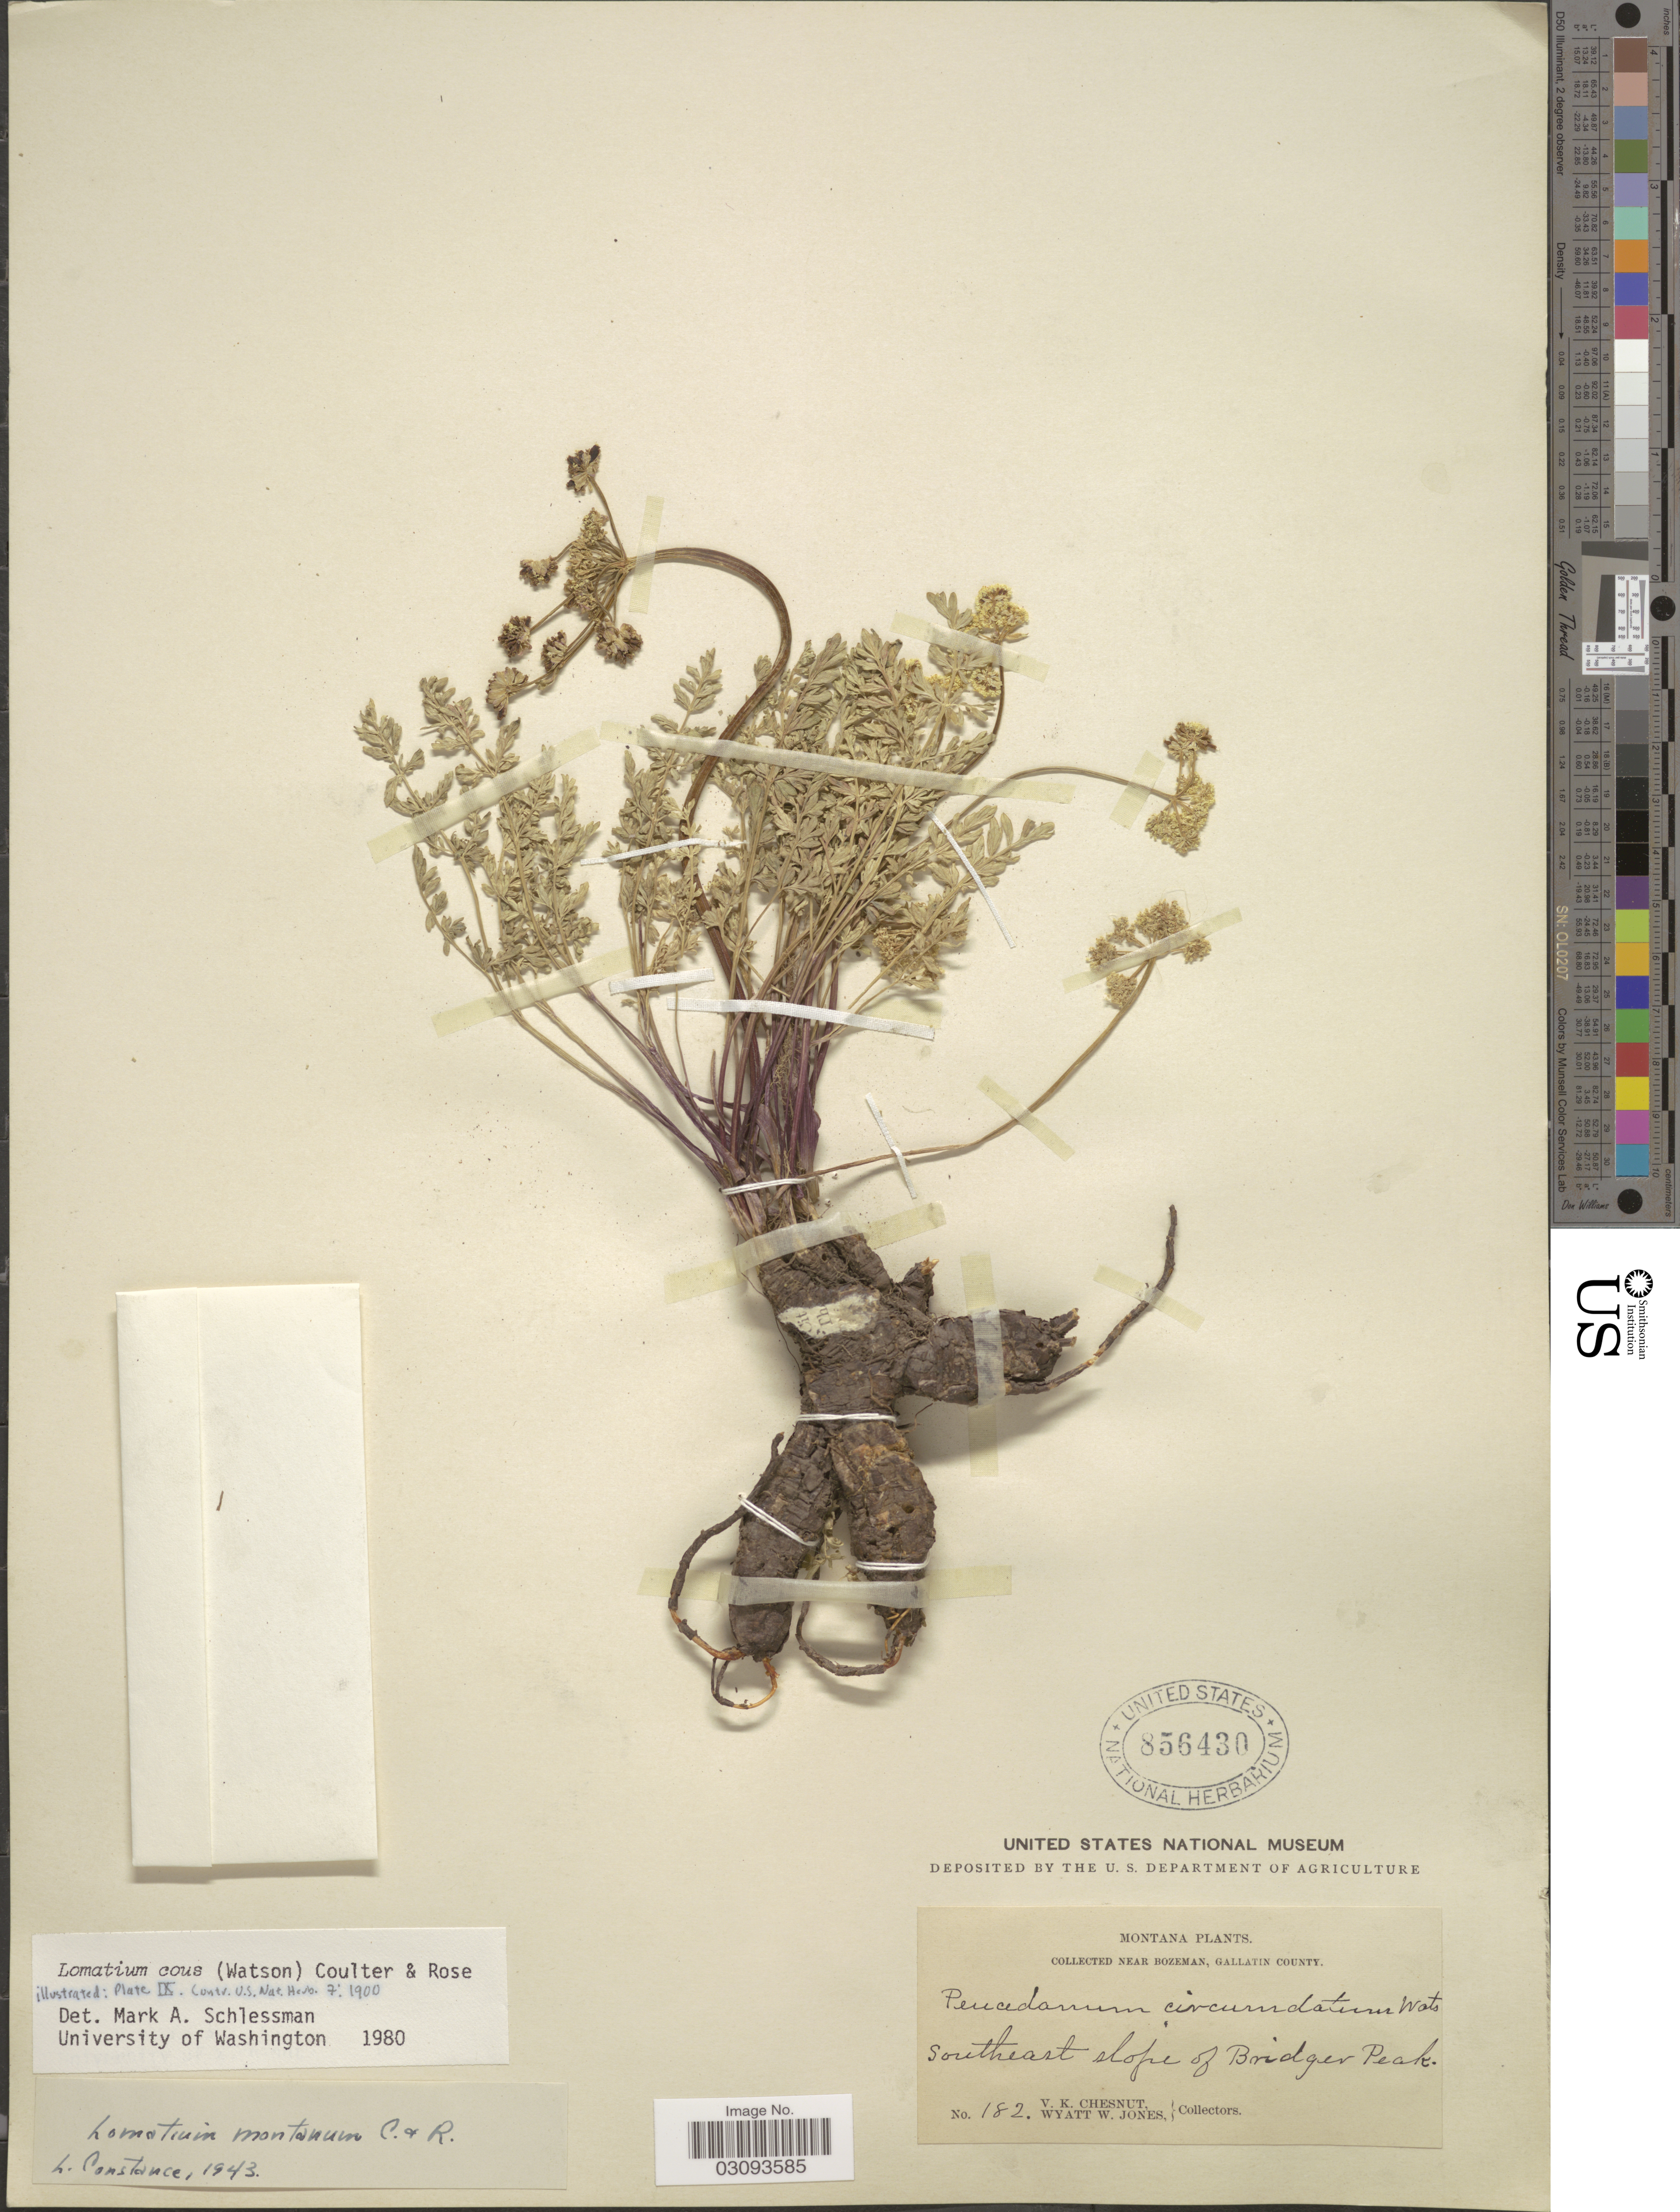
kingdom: Plantae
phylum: Tracheophyta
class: Magnoliopsida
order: Apiales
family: Apiaceae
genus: Lomatium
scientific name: Lomatium cous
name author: (S. Watson) J.M. Coult. & Rose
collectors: V. Chesnut & W. W. Jones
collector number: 182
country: United States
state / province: Montana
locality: Near Bozeman, Gallatin County. Southeast slope of Bridger Peak.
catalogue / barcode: US 856430